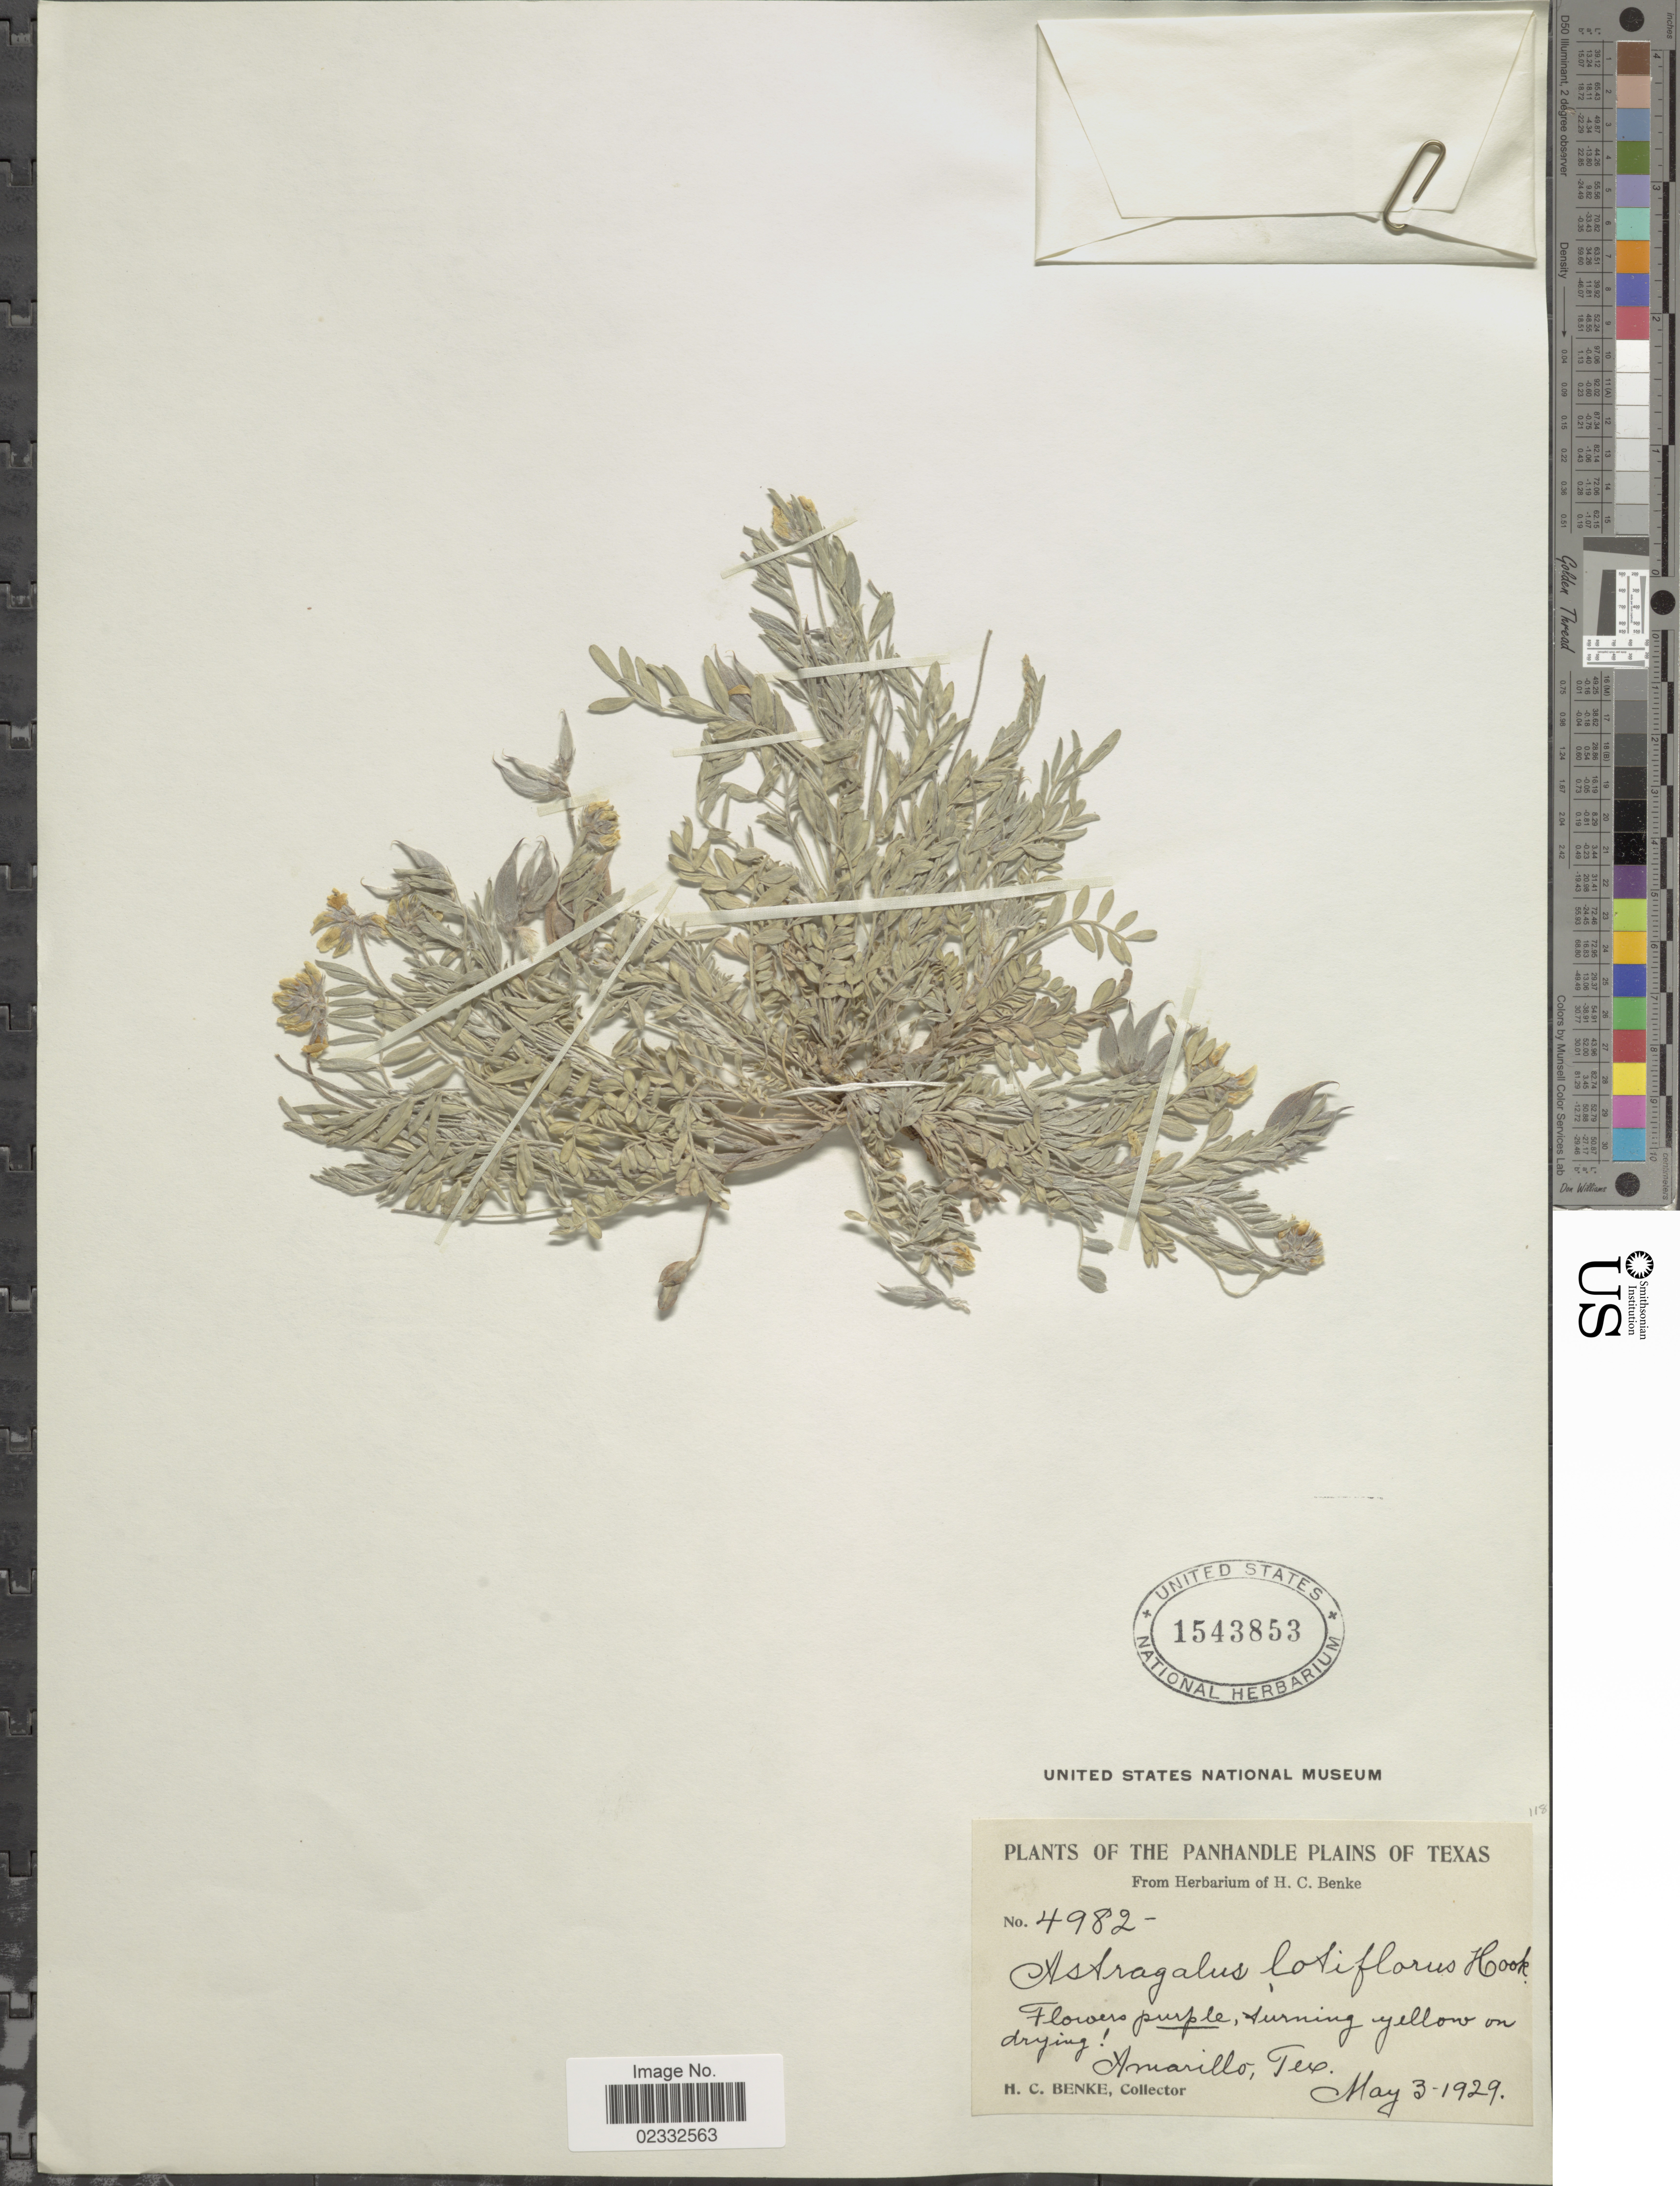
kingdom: Plantae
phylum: Tracheophyta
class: Magnoliopsida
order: Fabales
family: Fabaceae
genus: Astragalus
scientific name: Astragalus lotiflorus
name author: Hook.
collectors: H. Benke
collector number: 4982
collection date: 1929-05-03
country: United States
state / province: Texas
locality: Panhandle Plains. Amarillo, Tex.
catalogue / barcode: US 1543853